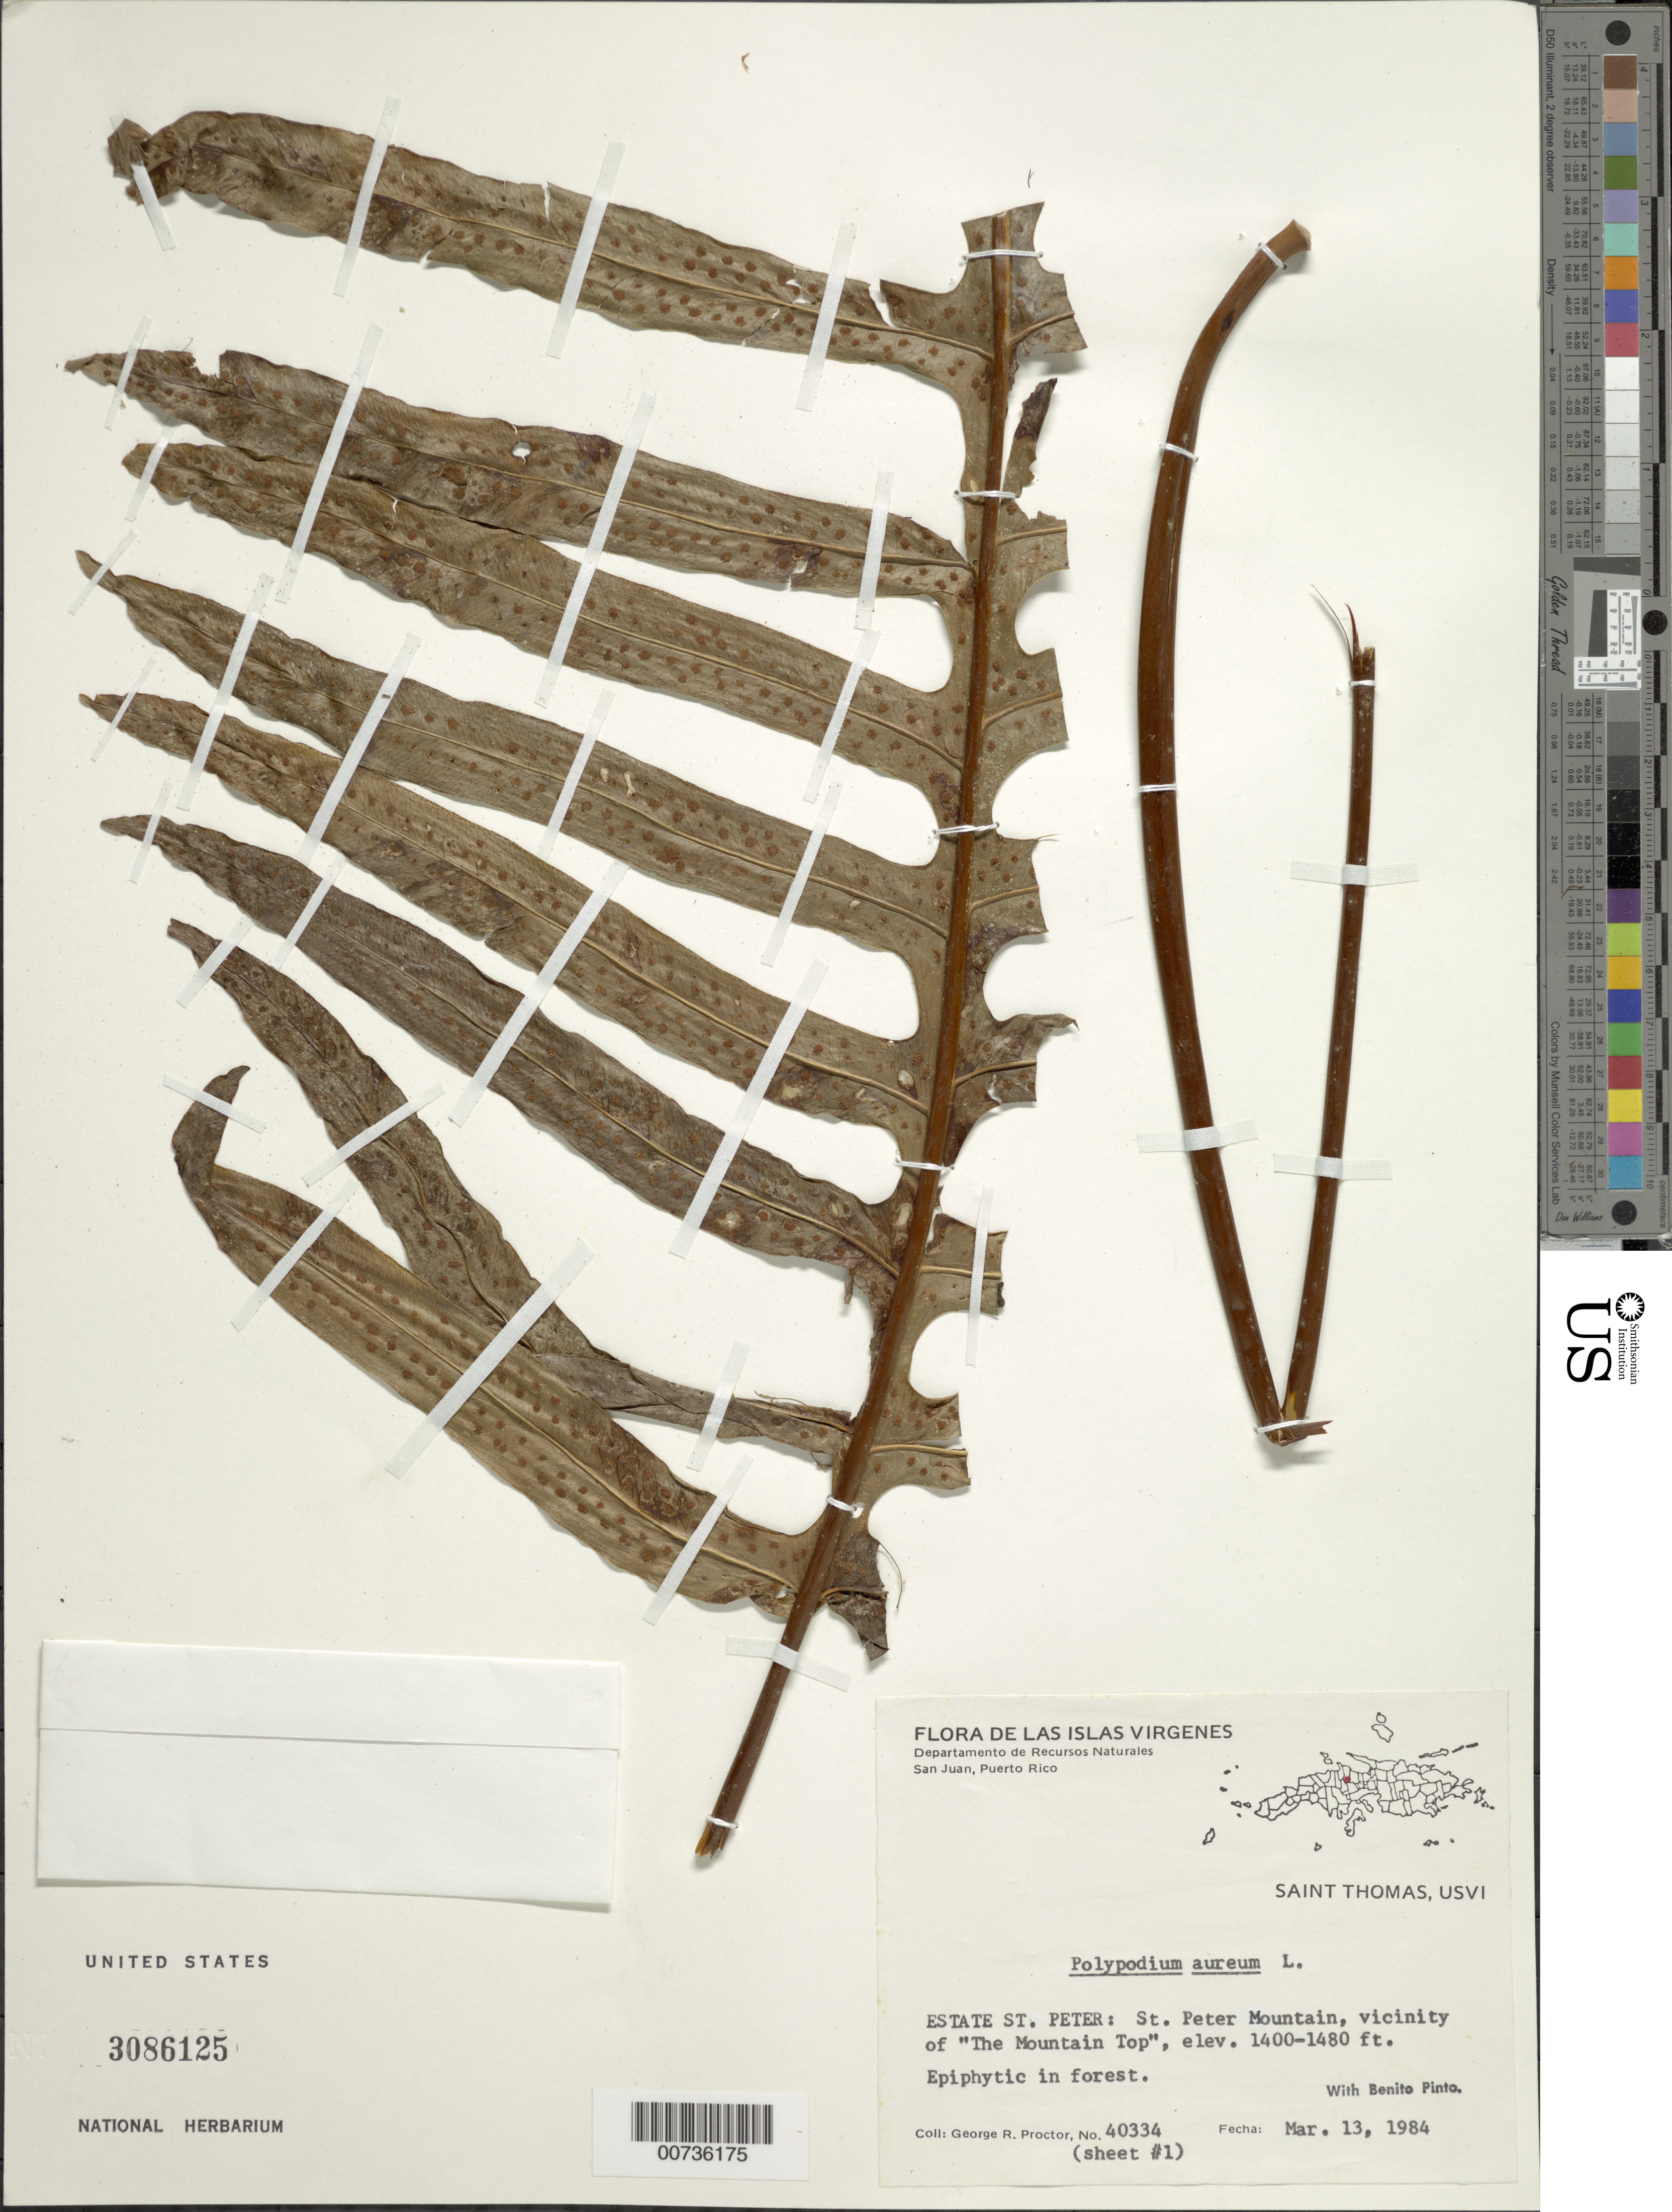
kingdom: Plantae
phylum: Tracheophyta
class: Polypodiopsida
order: Polypodiales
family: Polypodiaceae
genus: Phlebodium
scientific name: Phlebodium aureum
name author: (L.) J. Sm.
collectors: G. R. Proctor & B. Pinto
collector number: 40334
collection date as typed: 13 Mar 1984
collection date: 1984-03-13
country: U.S. Virgin Islands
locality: Estate St. Peter: St. Peter Mountain, vicinity of "The Mountain Top"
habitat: Epiphytic in forest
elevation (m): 427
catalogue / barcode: US 3086125